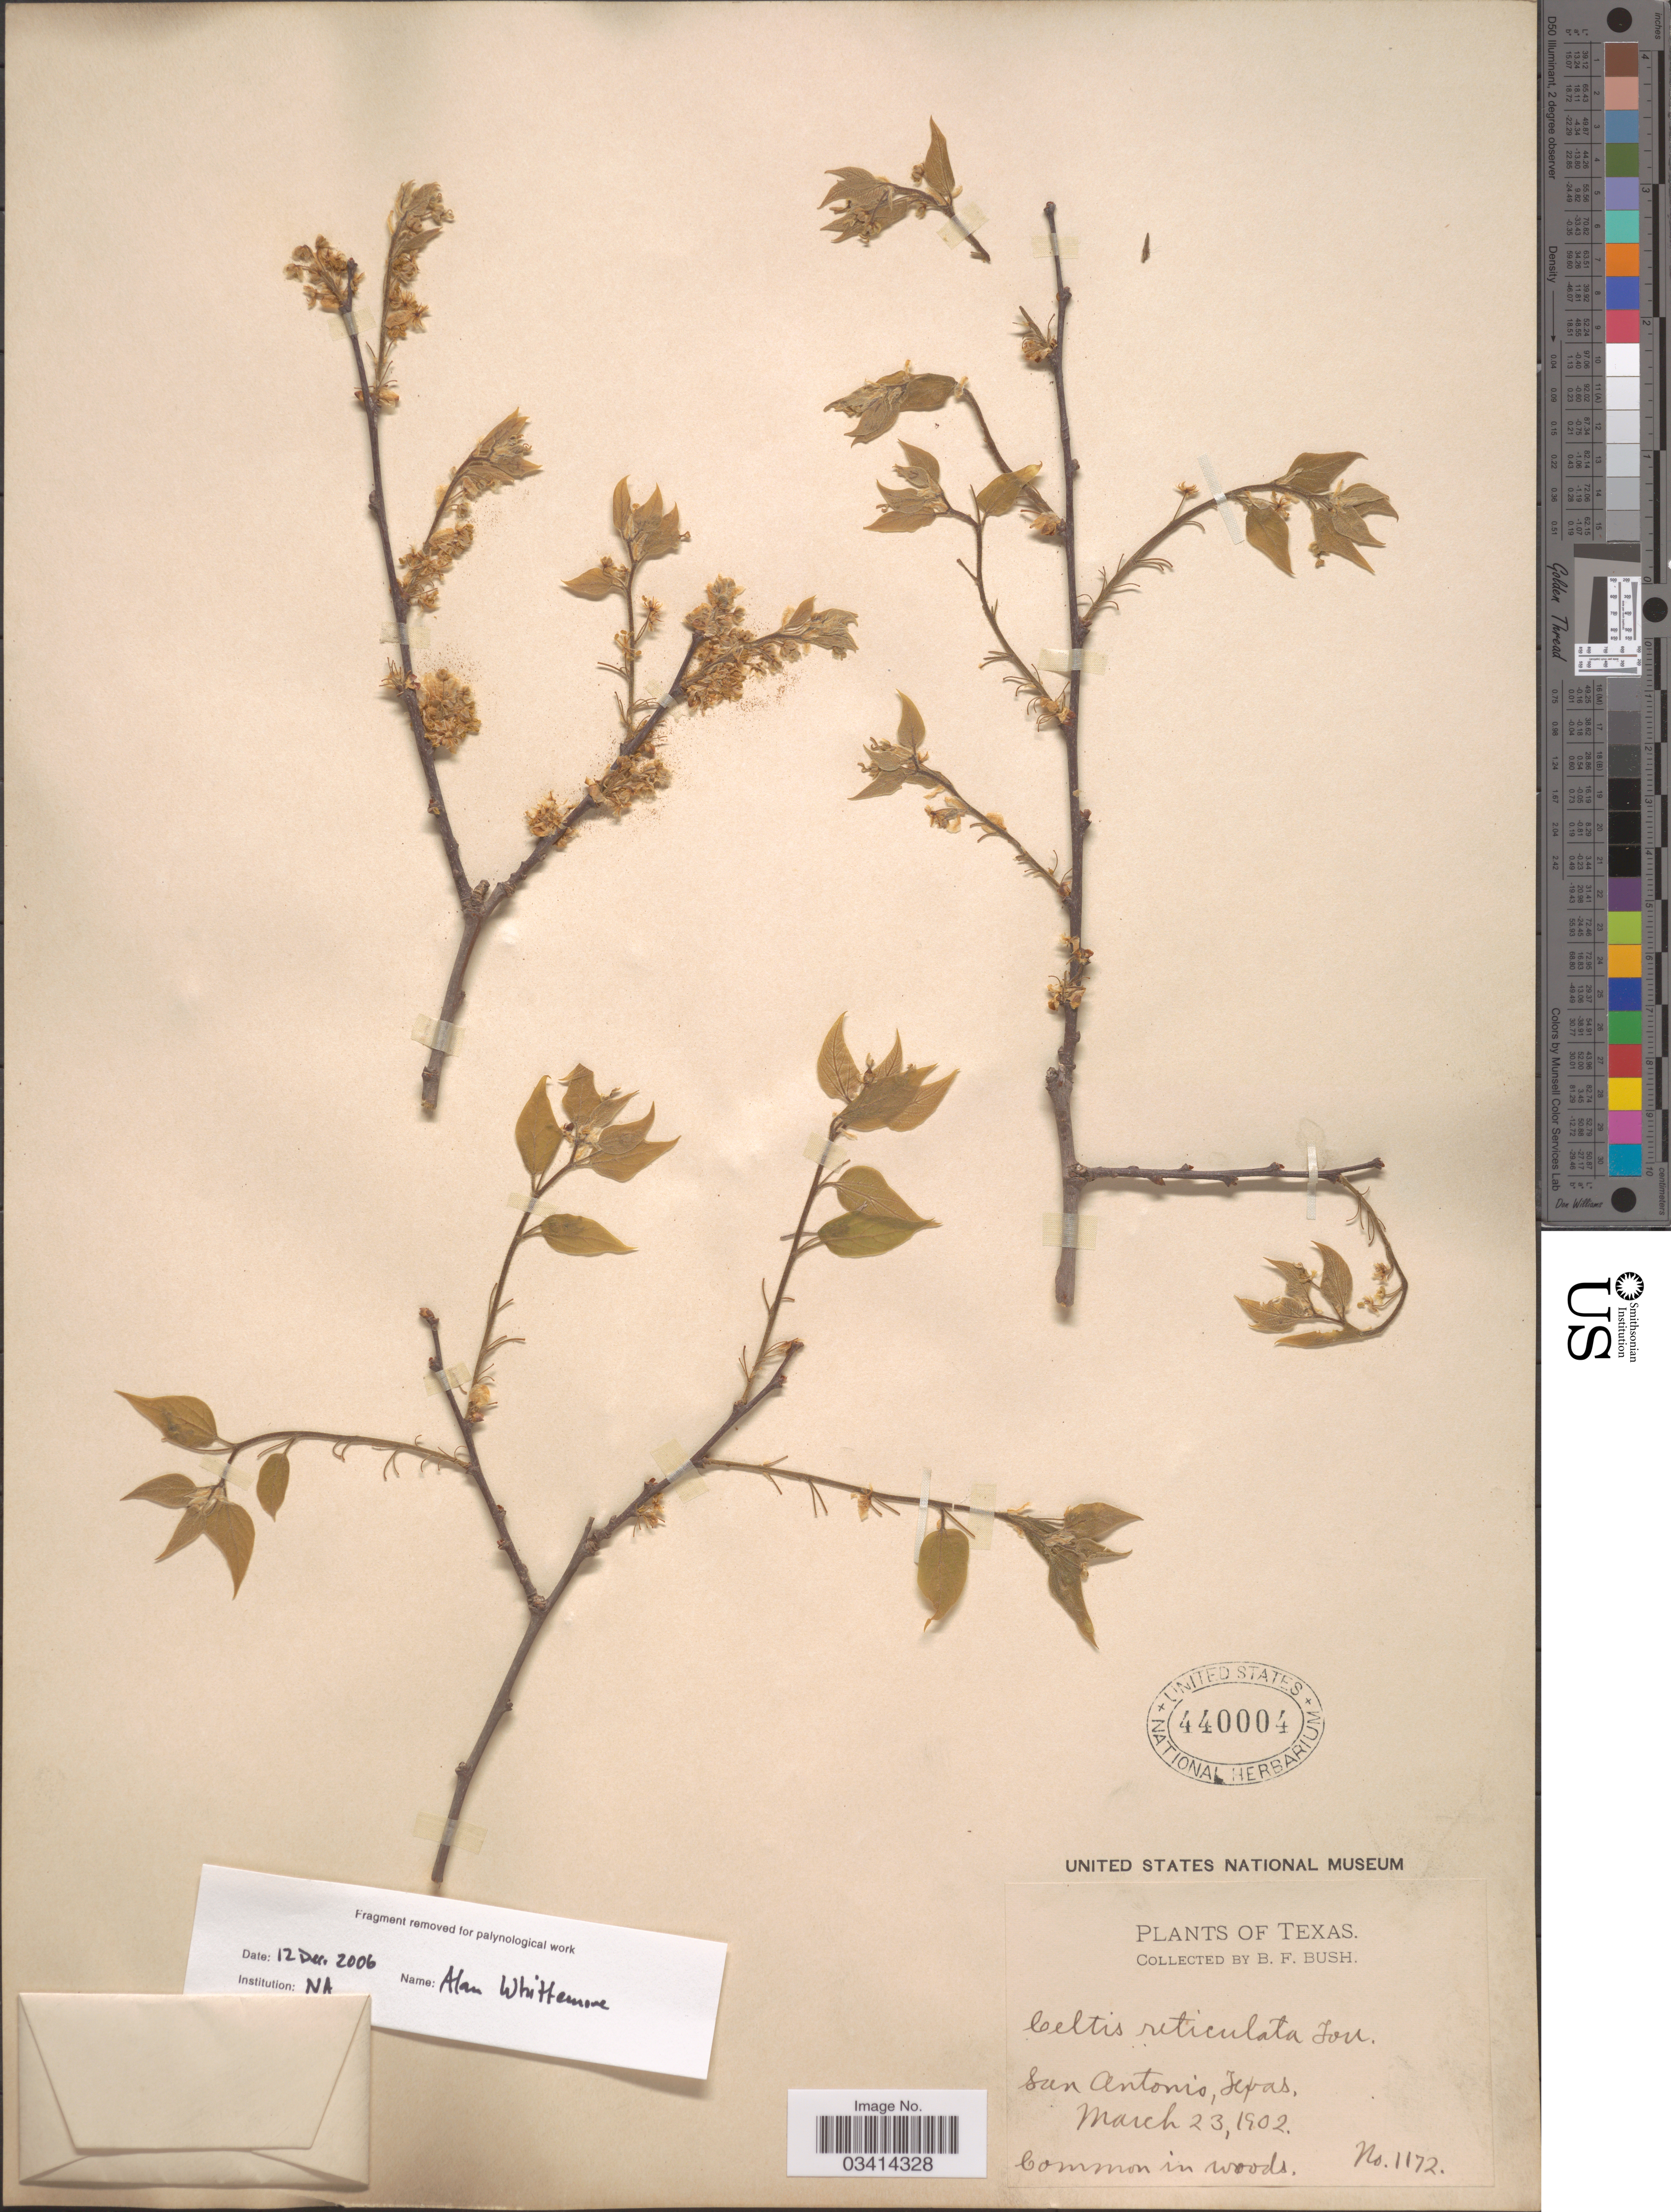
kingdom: Plantae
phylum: Tracheophyta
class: Magnoliopsida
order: Rosales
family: Cannabaceae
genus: Celtis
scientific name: Celtis reticulata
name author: Torr.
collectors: B. F. Bush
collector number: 1172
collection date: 1902-03-23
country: United States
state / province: Texas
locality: San Antonio.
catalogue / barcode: US 440004